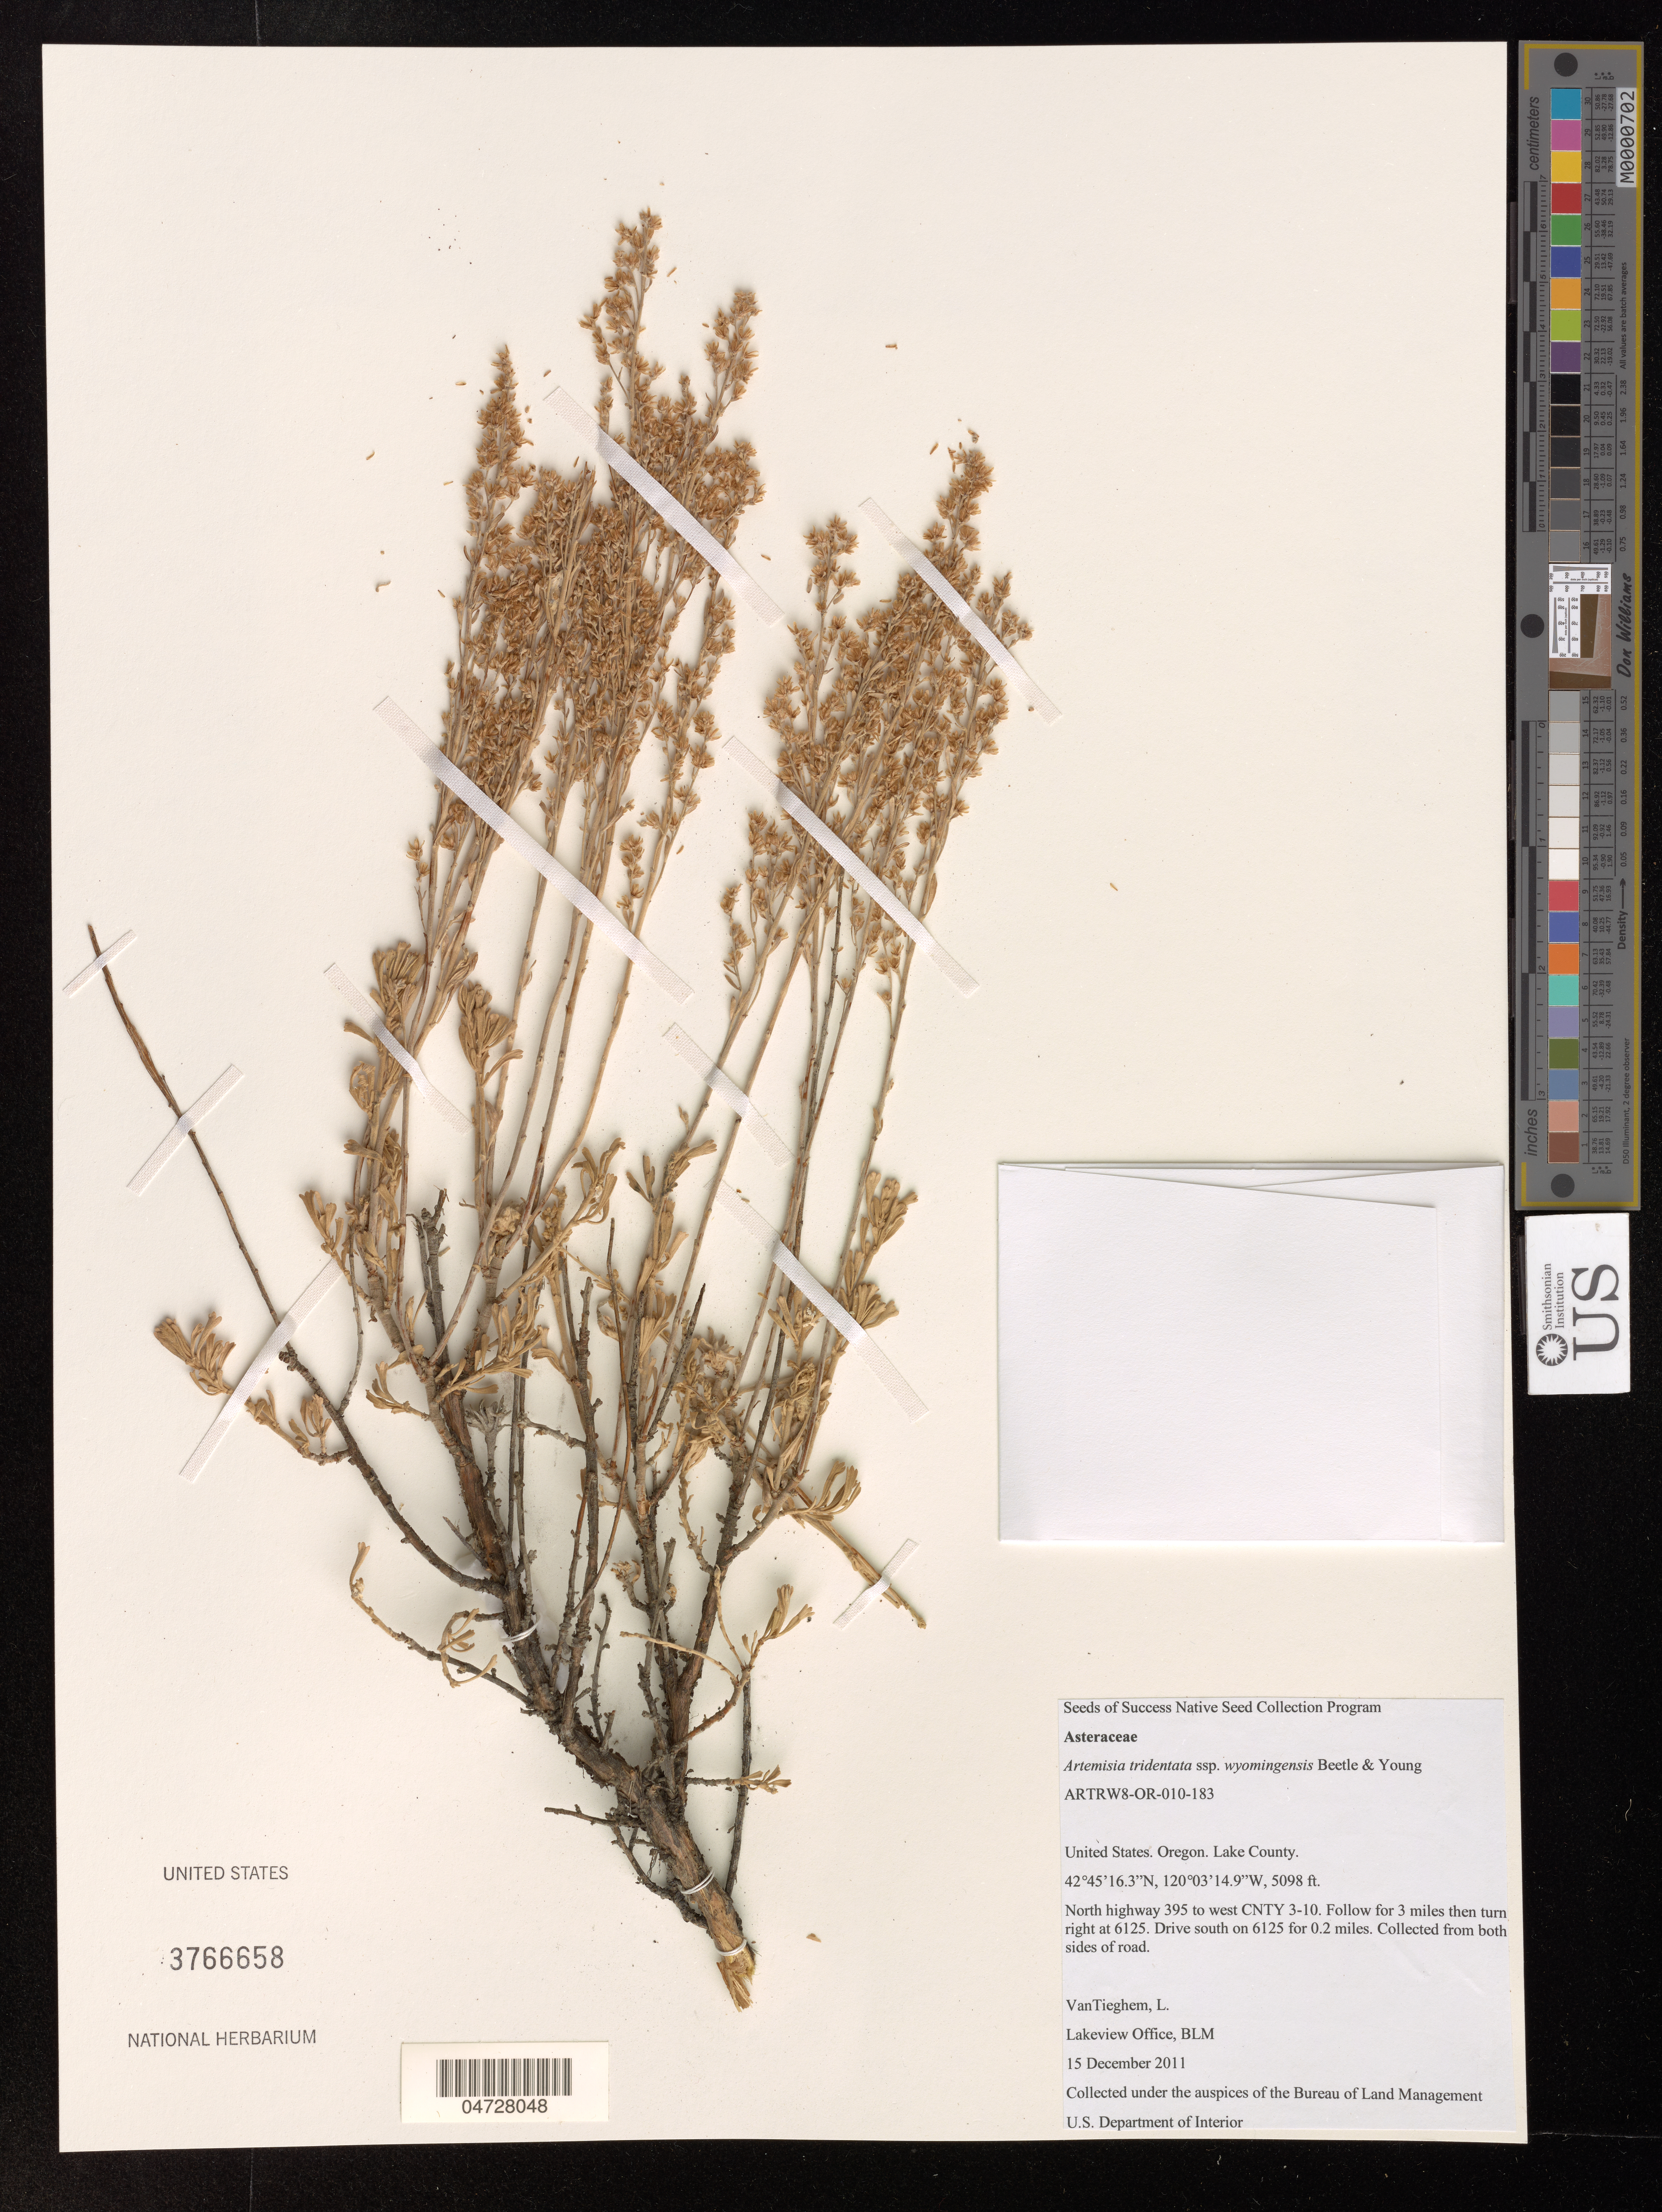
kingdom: Plantae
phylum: Tracheophyta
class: Magnoliopsida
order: Asterales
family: Asteraceae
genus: Artemisia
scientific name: Artemisia tridentata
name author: Nutt.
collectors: L. VanTieghem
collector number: ARTRW8-OR-010-183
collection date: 2011-12-15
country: United States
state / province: Oregon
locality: Lake County, North highway 395 to west CNTY 3-10.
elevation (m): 1554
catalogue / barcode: US 3766658